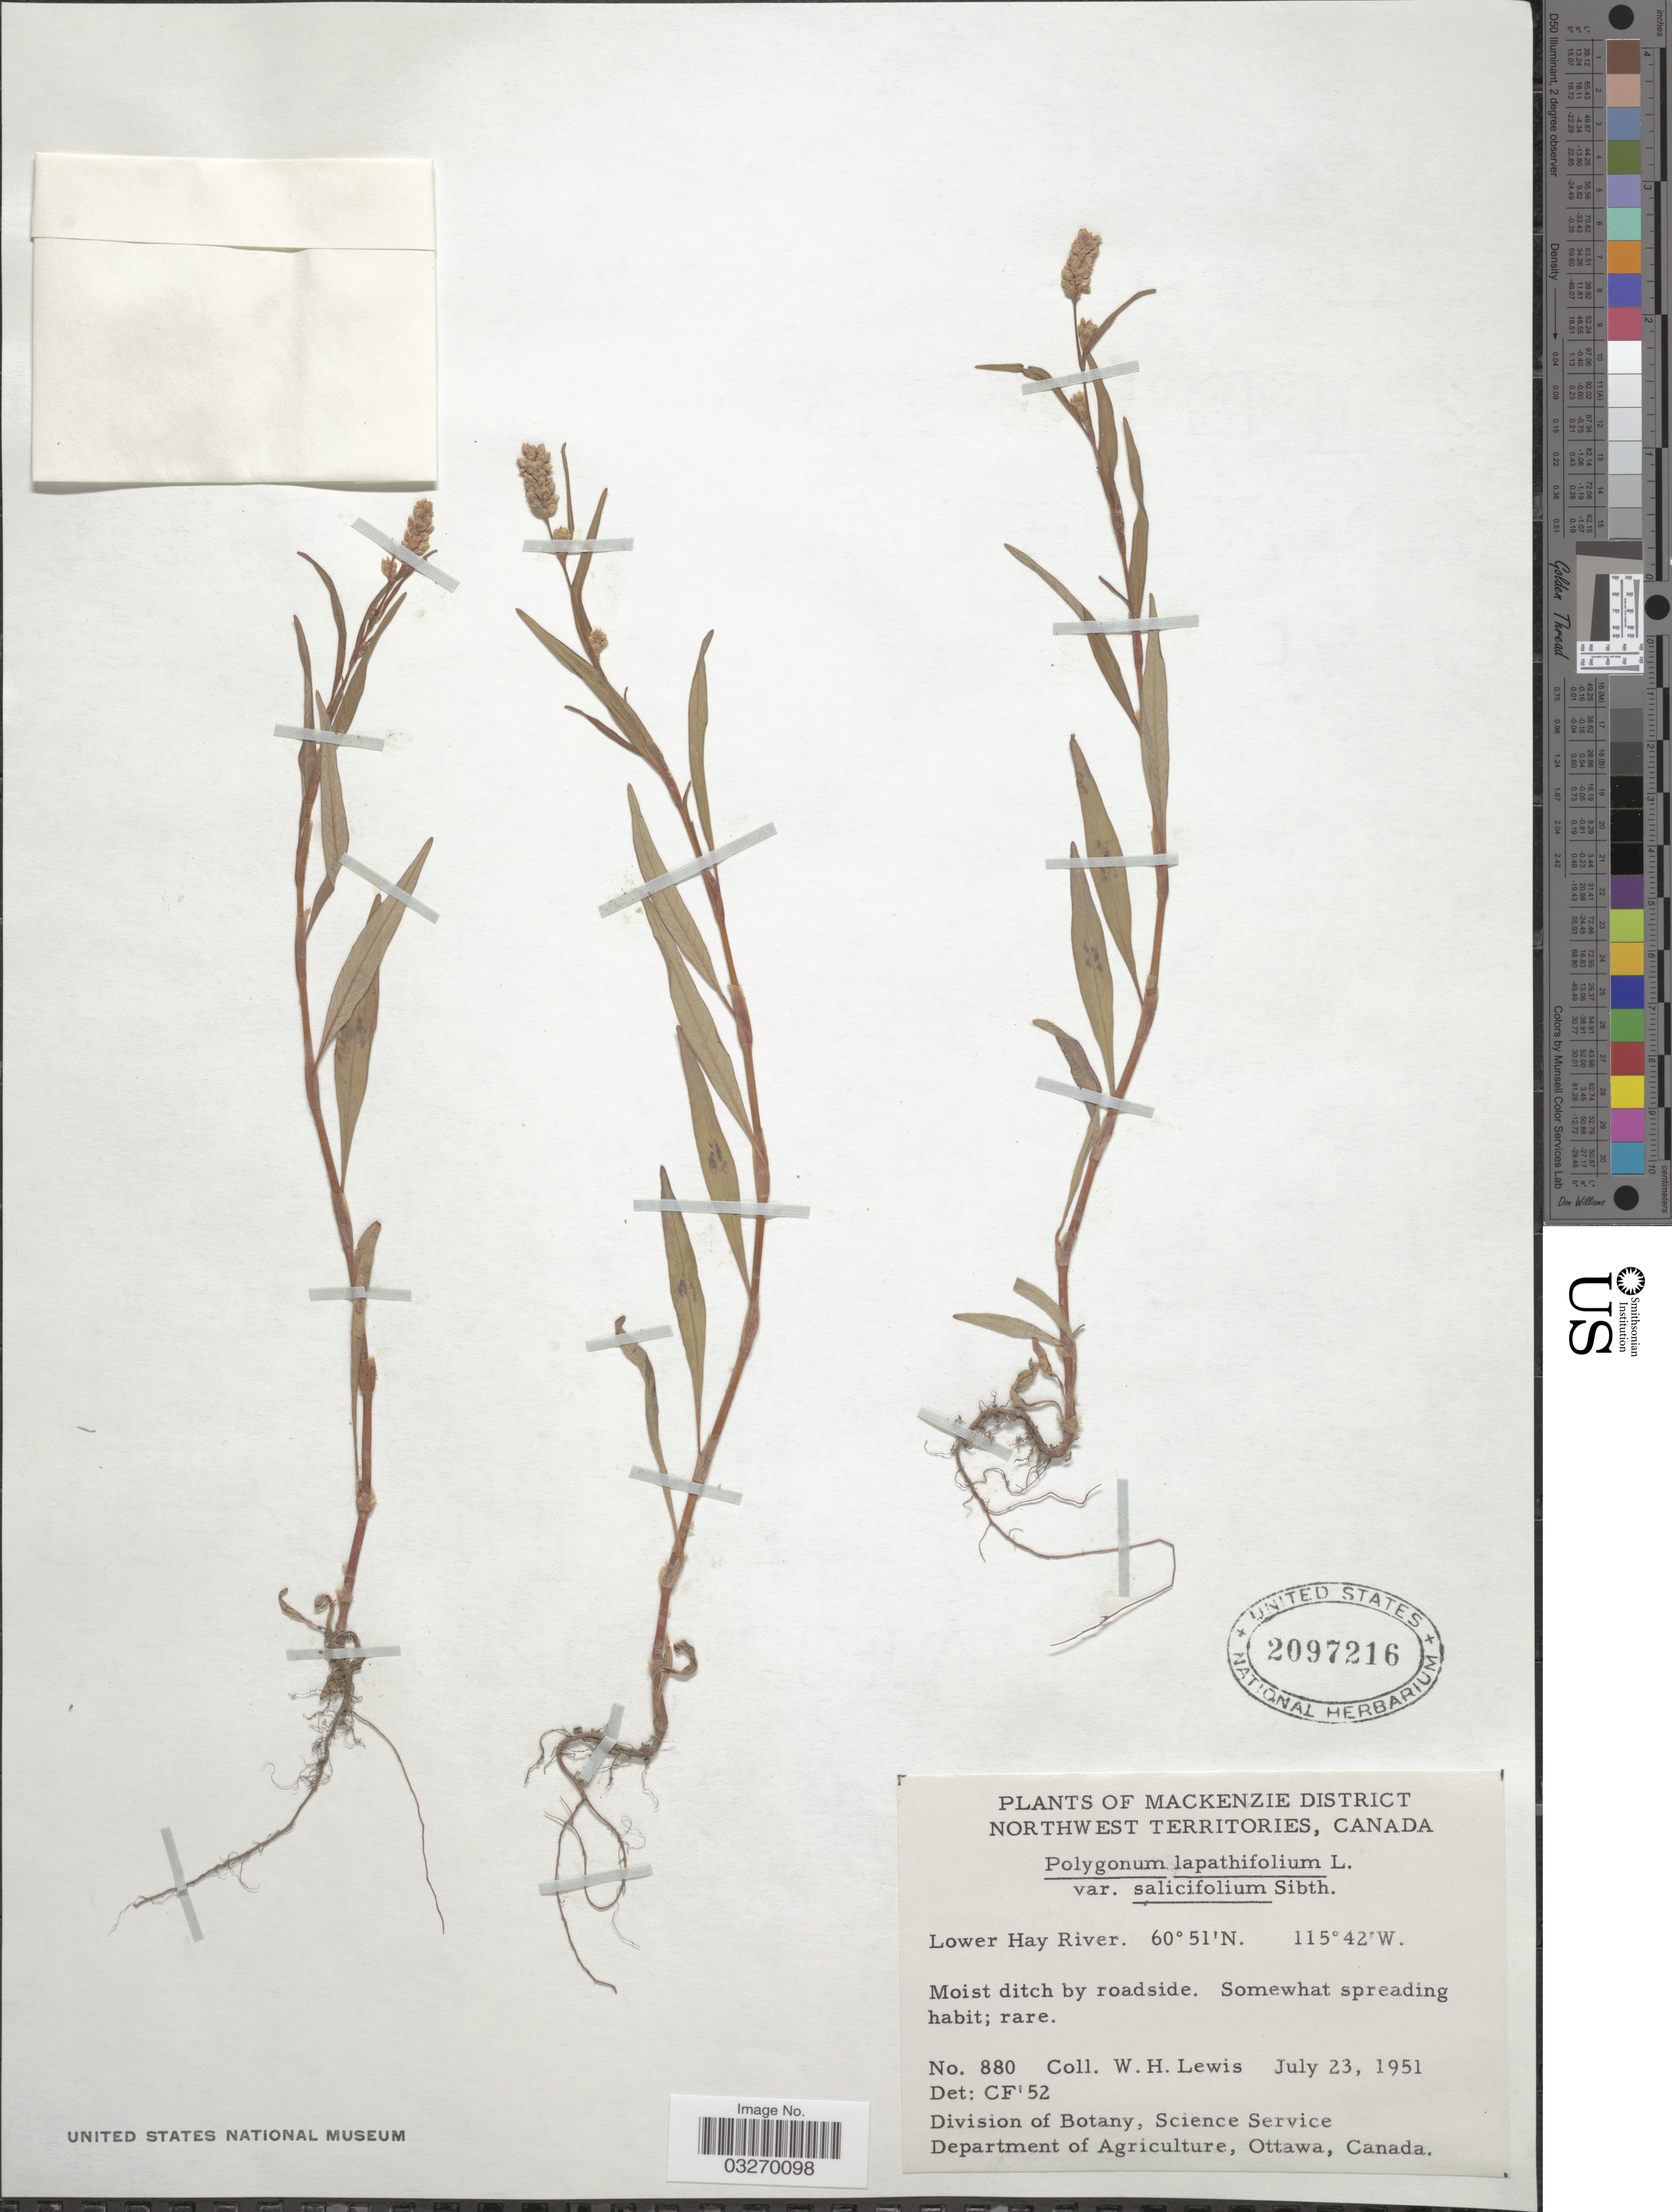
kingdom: Plantae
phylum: Tracheophyta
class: Magnoliopsida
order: Caryophyllales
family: Polygonaceae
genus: Persicaria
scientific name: Persicaria lapathifolia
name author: (L.) Delarbre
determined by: Atha, D. E.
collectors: W. H. Lewis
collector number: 880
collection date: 1951-07-23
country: Canada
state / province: Northwest Territories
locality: Mackenzie District. Lower Hay River.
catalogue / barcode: US 2097216